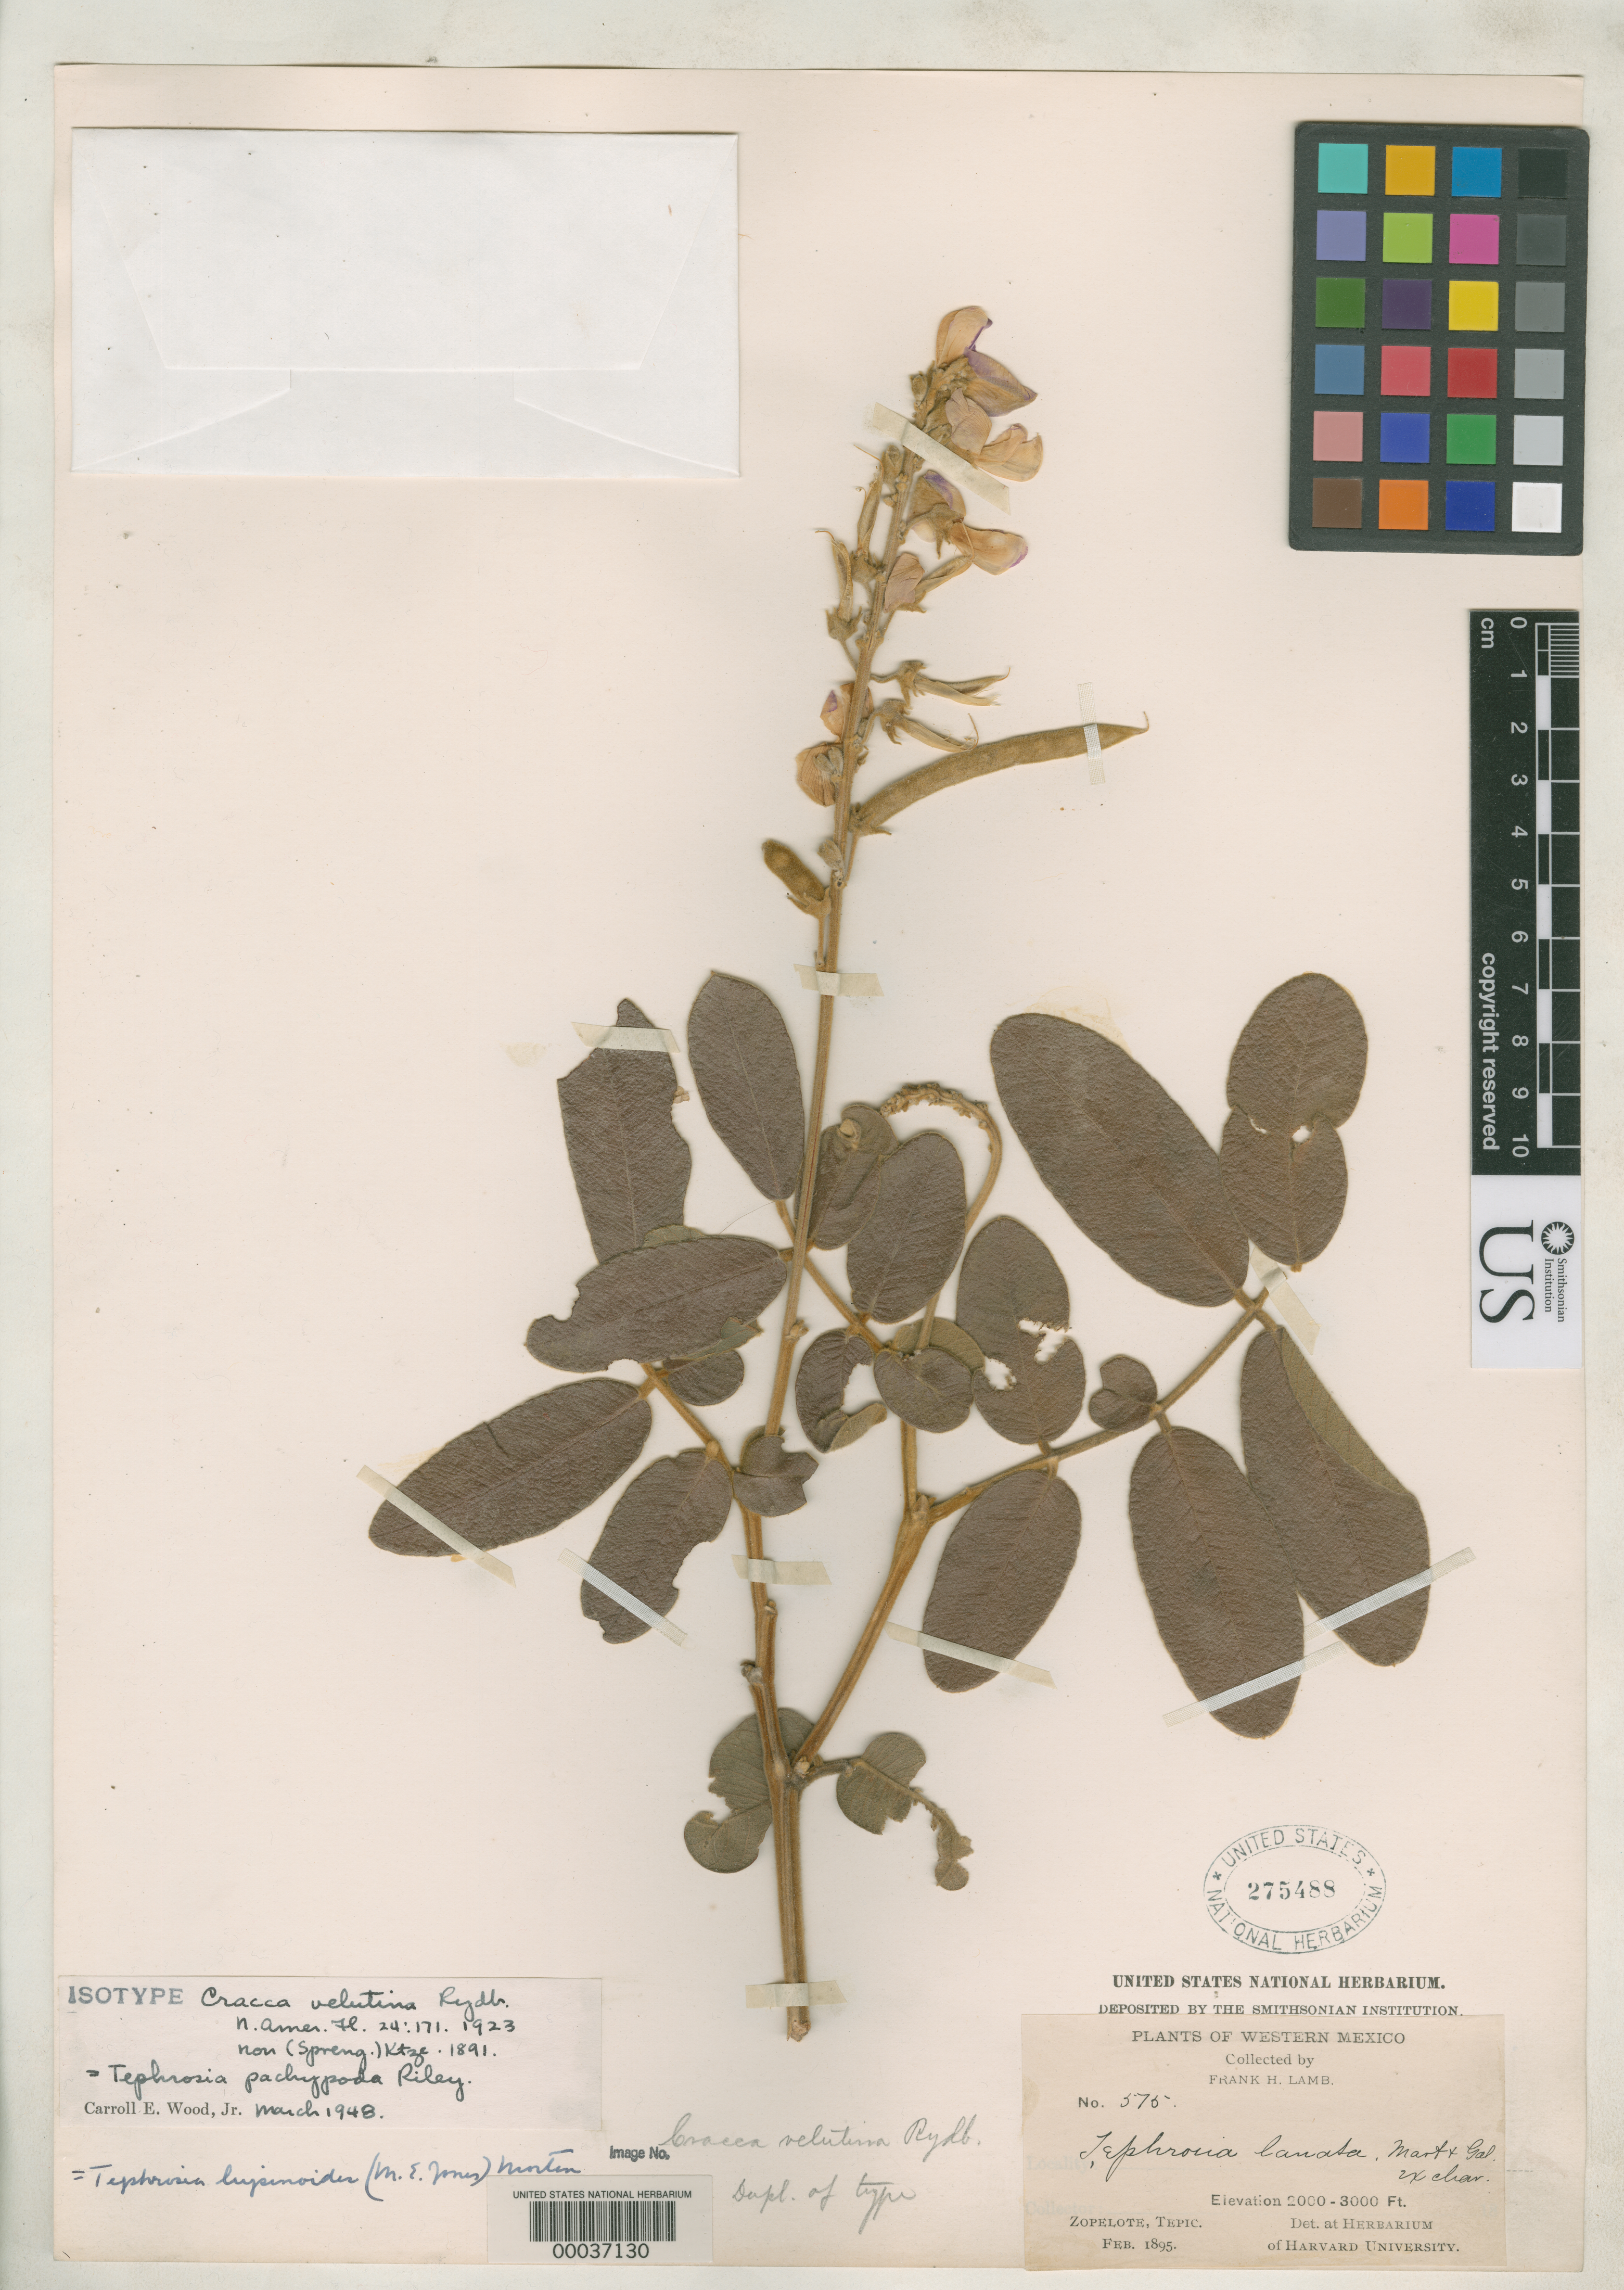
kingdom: Plantae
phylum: Tracheophyta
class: Magnoliopsida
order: Fabales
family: Fabaceae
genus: Cracca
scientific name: Cracca velutina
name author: Rydb.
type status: Isotype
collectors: F. H. Lamb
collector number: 575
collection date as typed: Feb 1895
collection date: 1895-02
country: Mexico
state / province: Nayarit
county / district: Ruíz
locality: Zopelote [El Zopilote], Tepic [now Nayarit].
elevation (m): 610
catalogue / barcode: US 275488